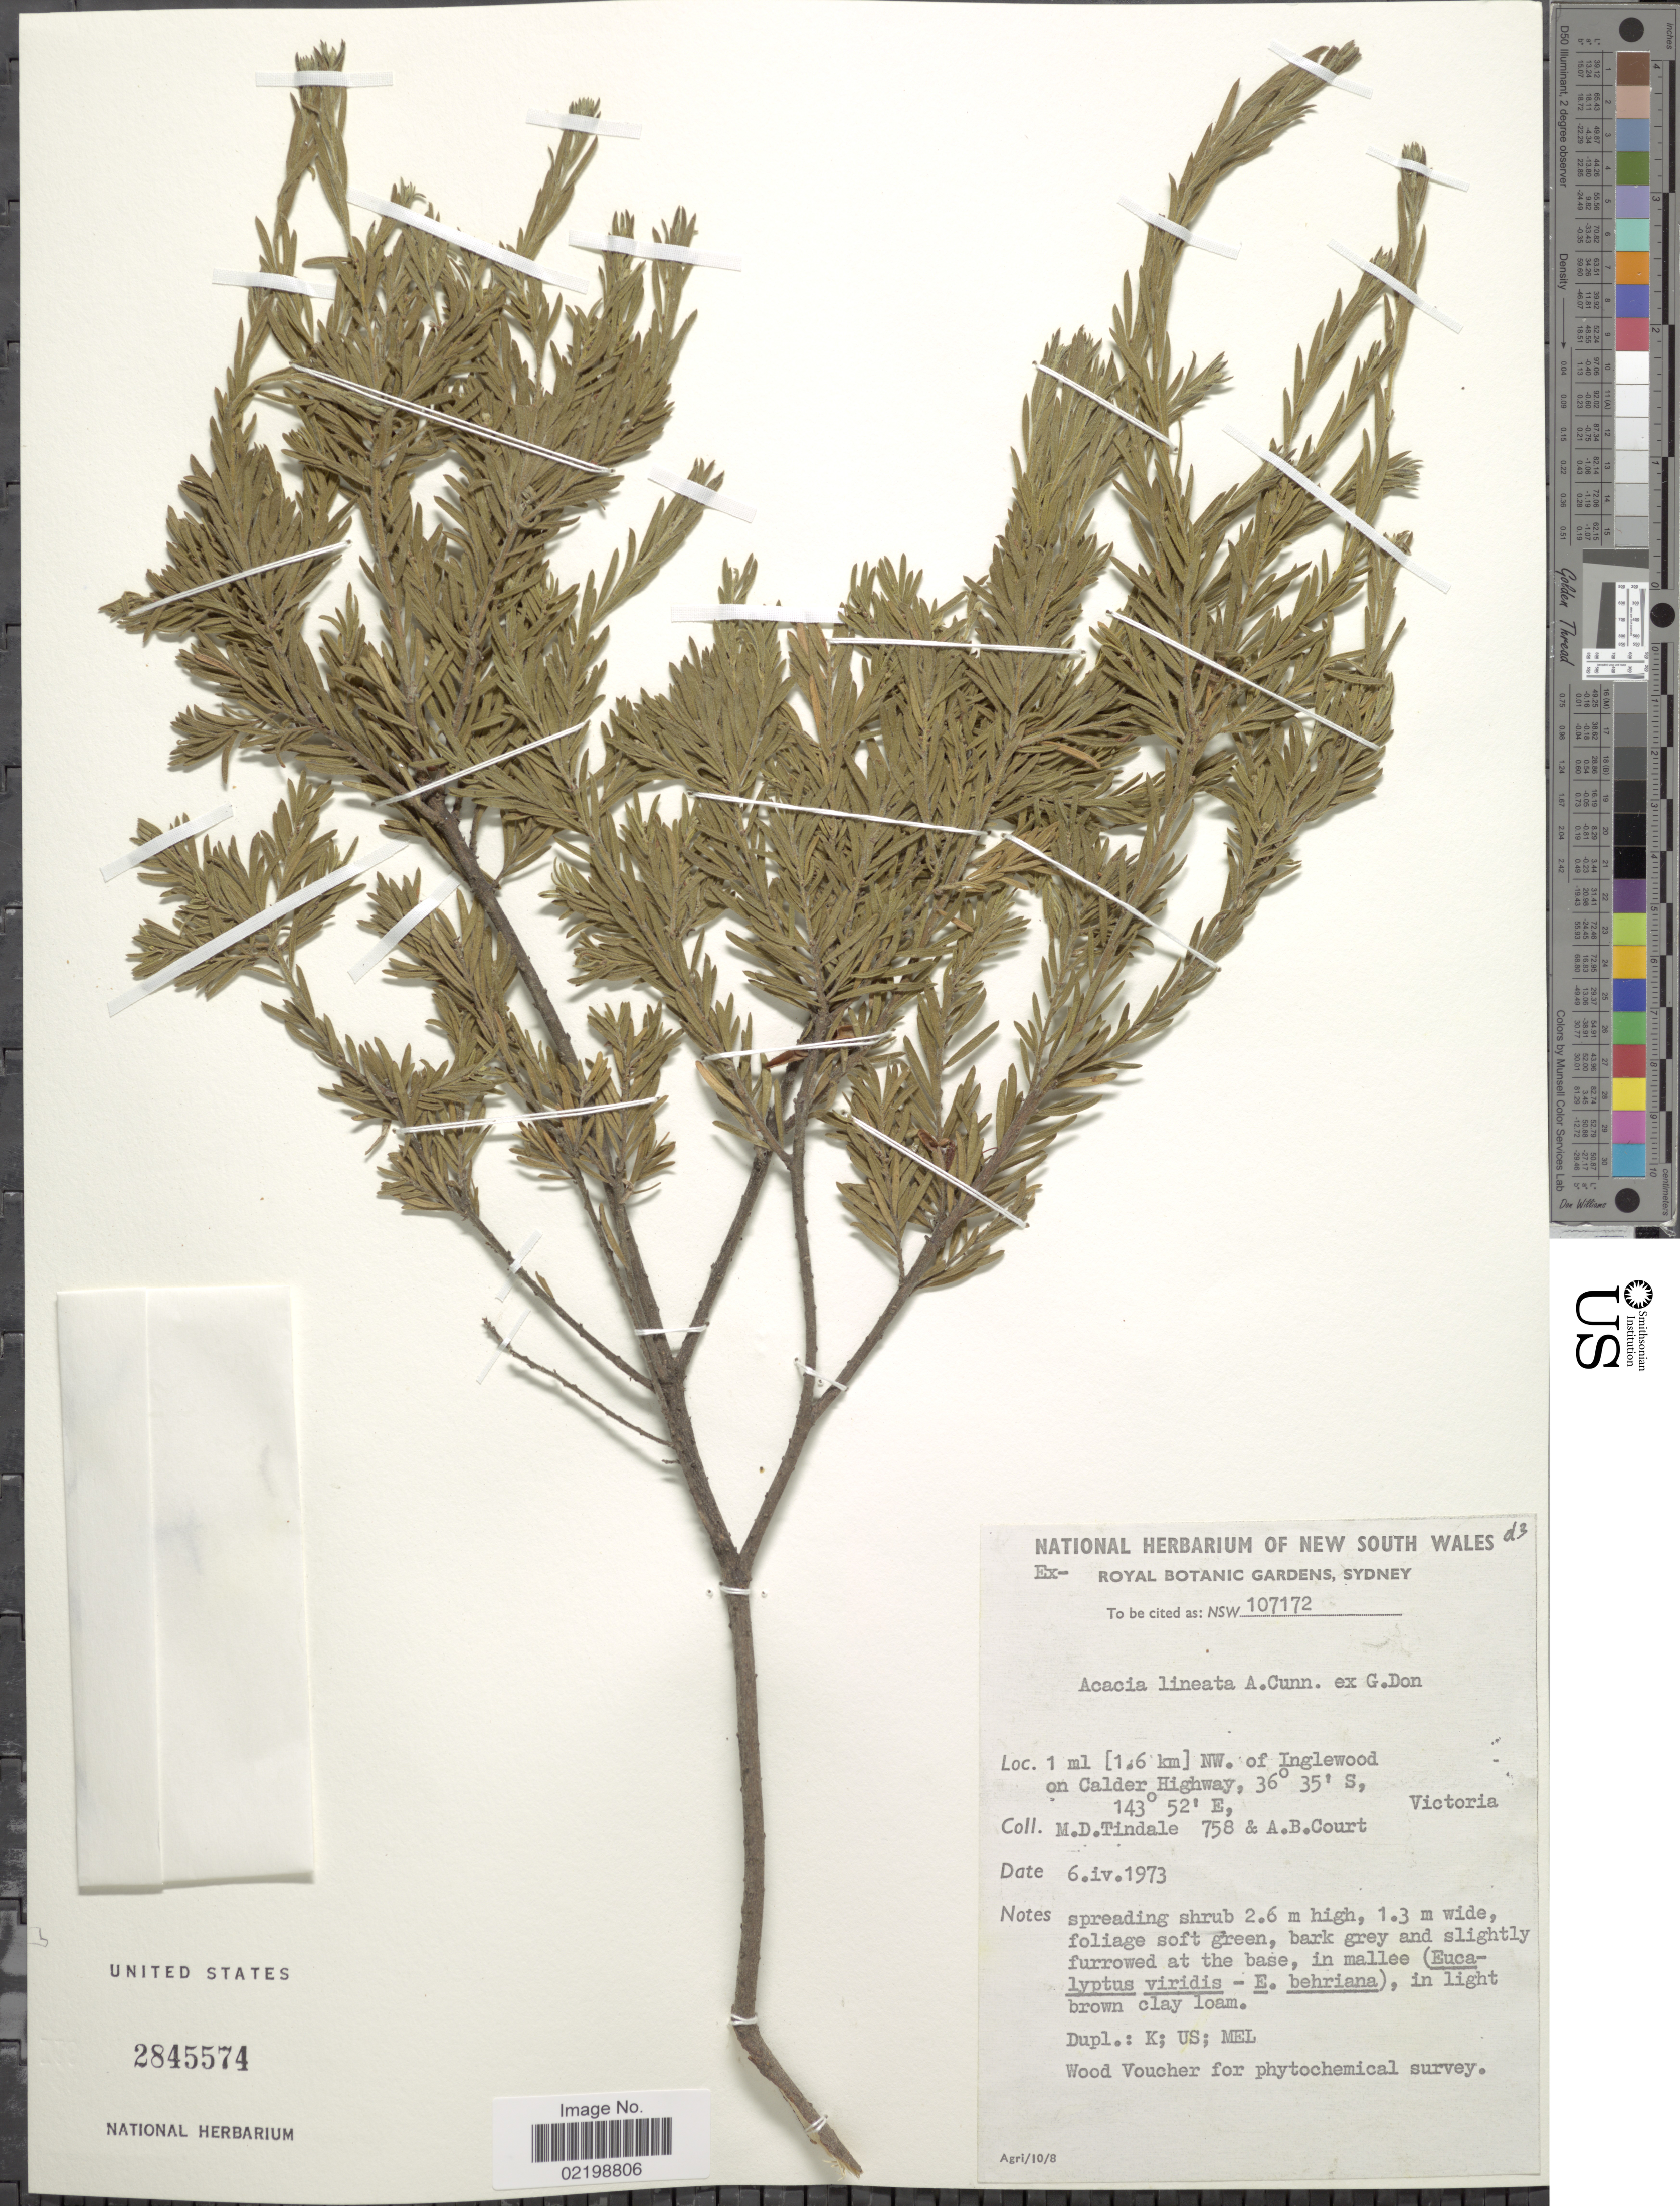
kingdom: Plantae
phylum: Tracheophyta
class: Magnoliopsida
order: Fabales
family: Fabaceae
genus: Acacia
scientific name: Acacia lineata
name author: G. Don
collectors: M. D. Tindale & A. B. Court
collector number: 758/NSW107172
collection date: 1973-04-06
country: Australia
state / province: Victoria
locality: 1 ml [1.6 km] NW. of Inglewood on Calder Highway. Victoria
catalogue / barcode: US 2845574